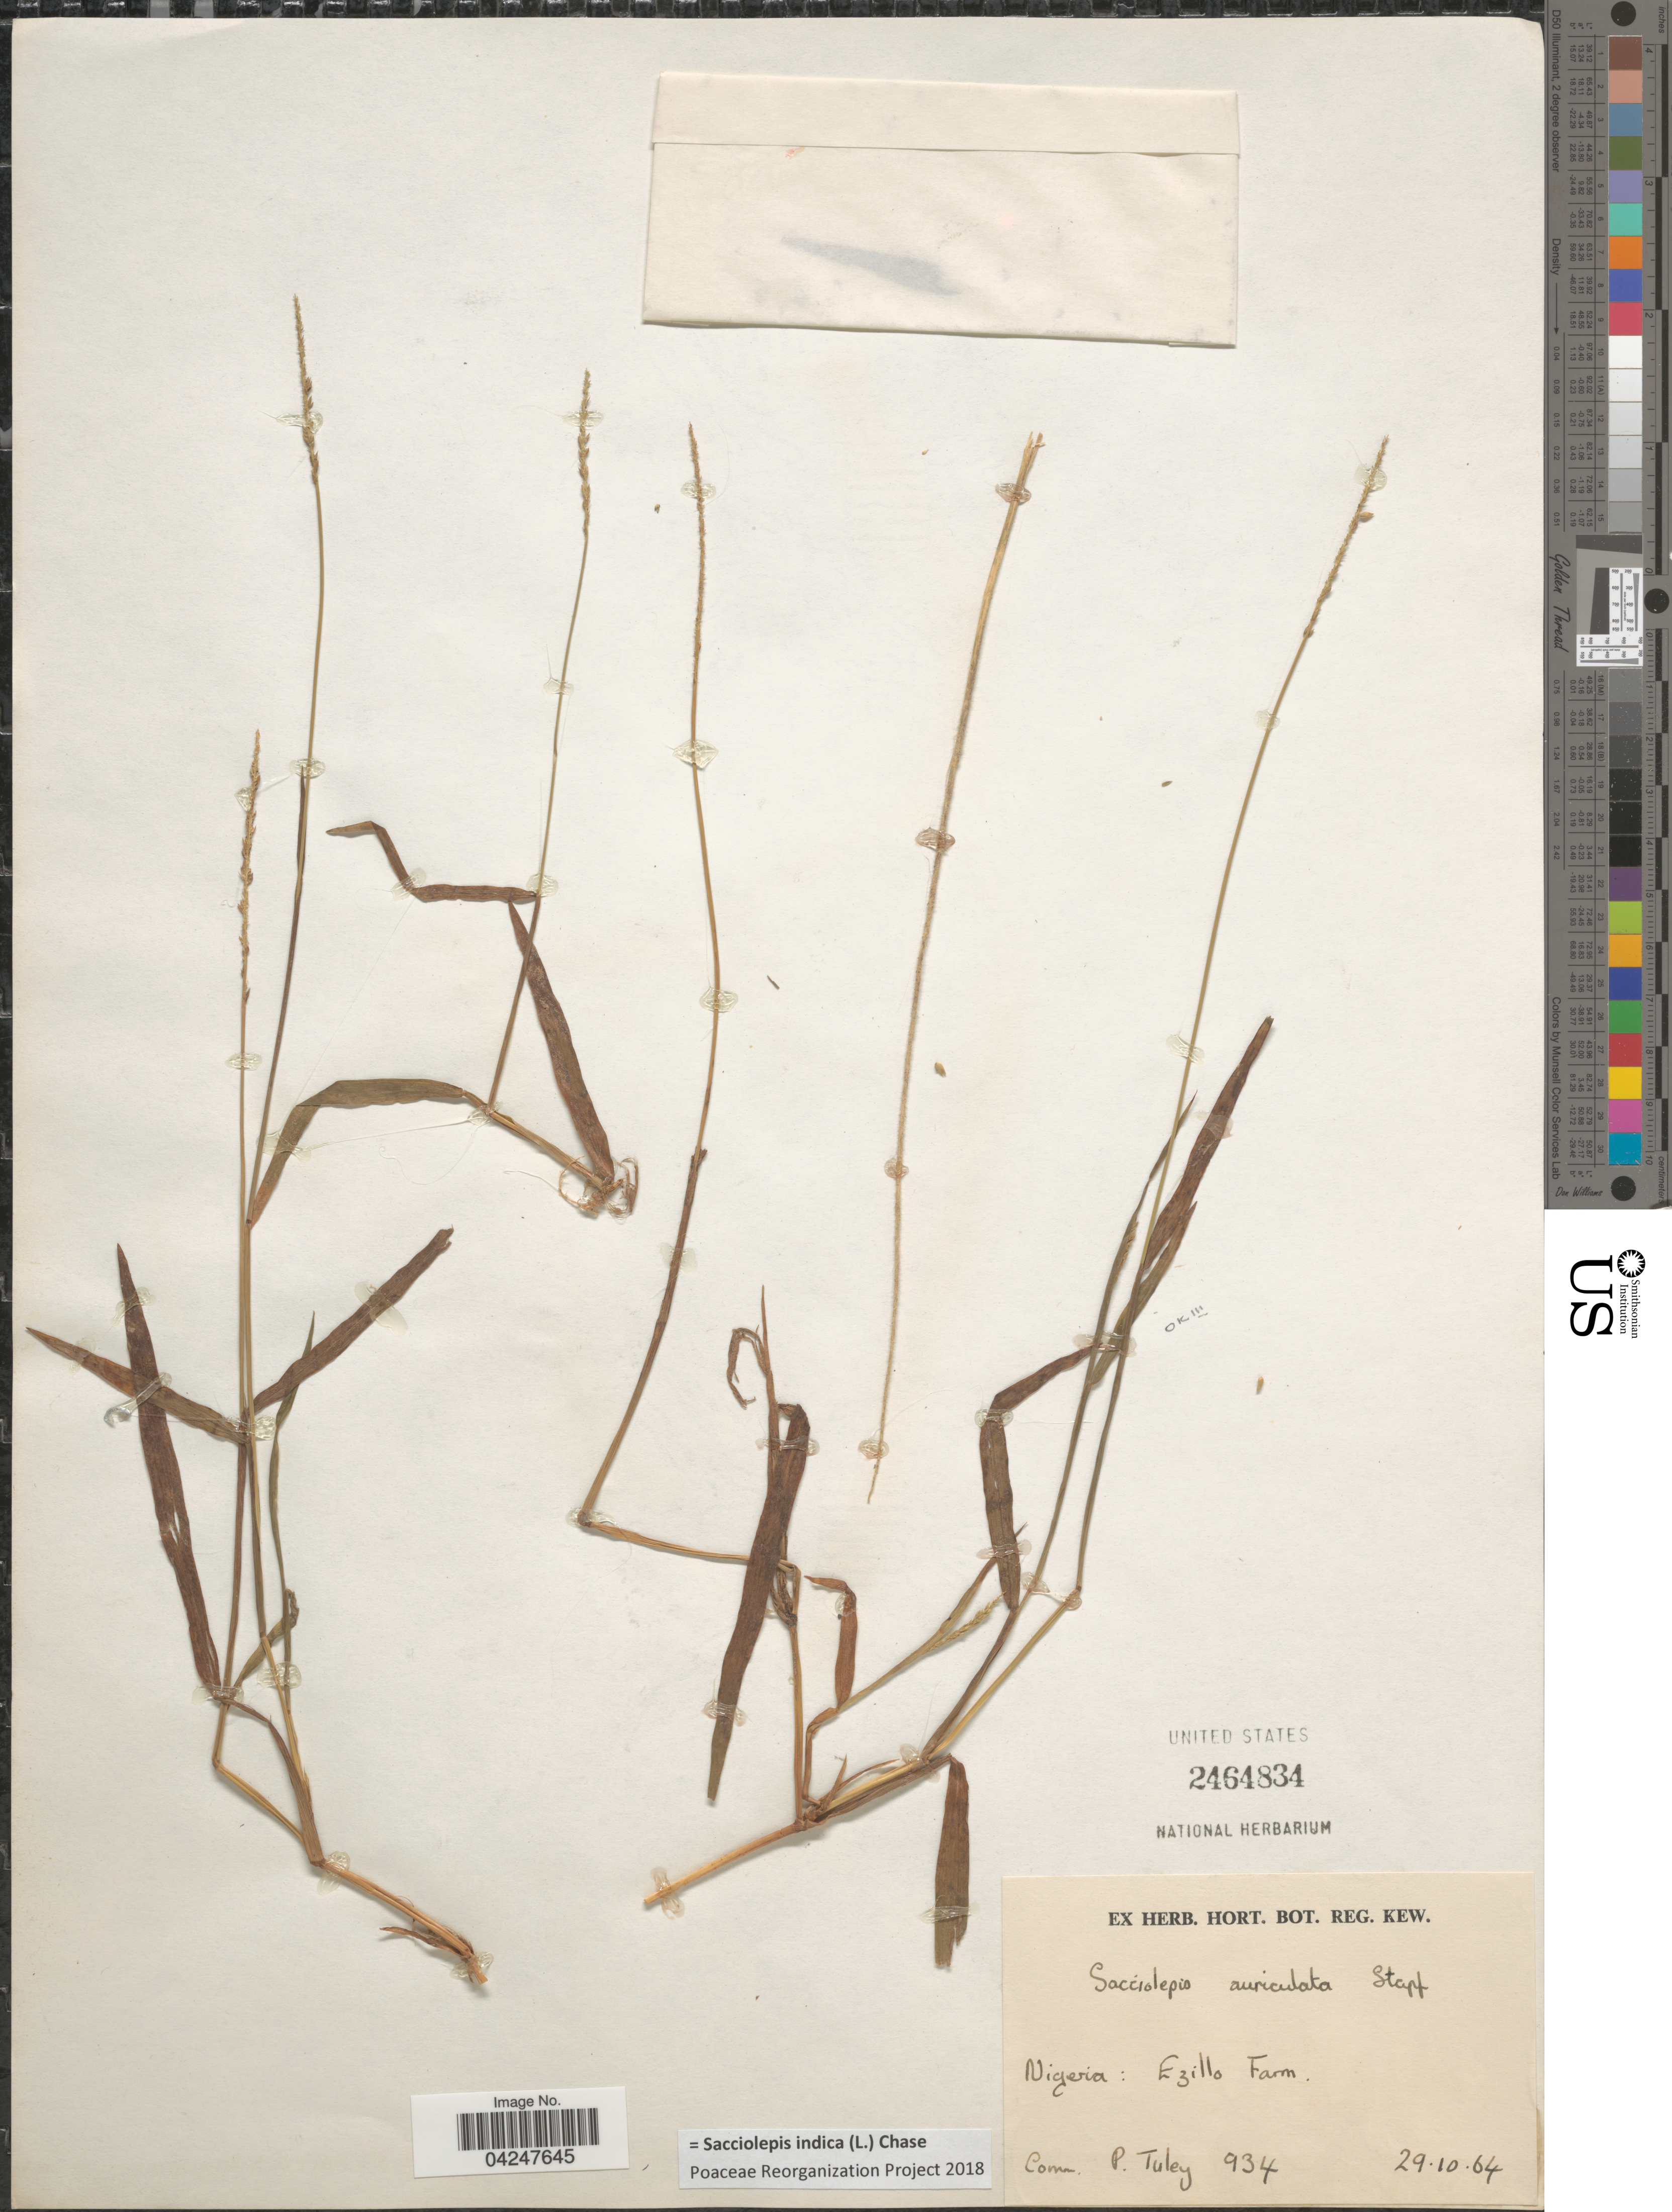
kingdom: Plantae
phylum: Tracheophyta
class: Liliopsida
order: Poales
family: Poaceae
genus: Sacciolepis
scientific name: Sacciolepis indica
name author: (L.) Chase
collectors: ex herb. Hort. Reg. Kew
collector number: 934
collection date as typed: Transcribed d/m/y: 29/10/64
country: Nigeria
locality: Ezillo Farm.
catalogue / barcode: US 2464834